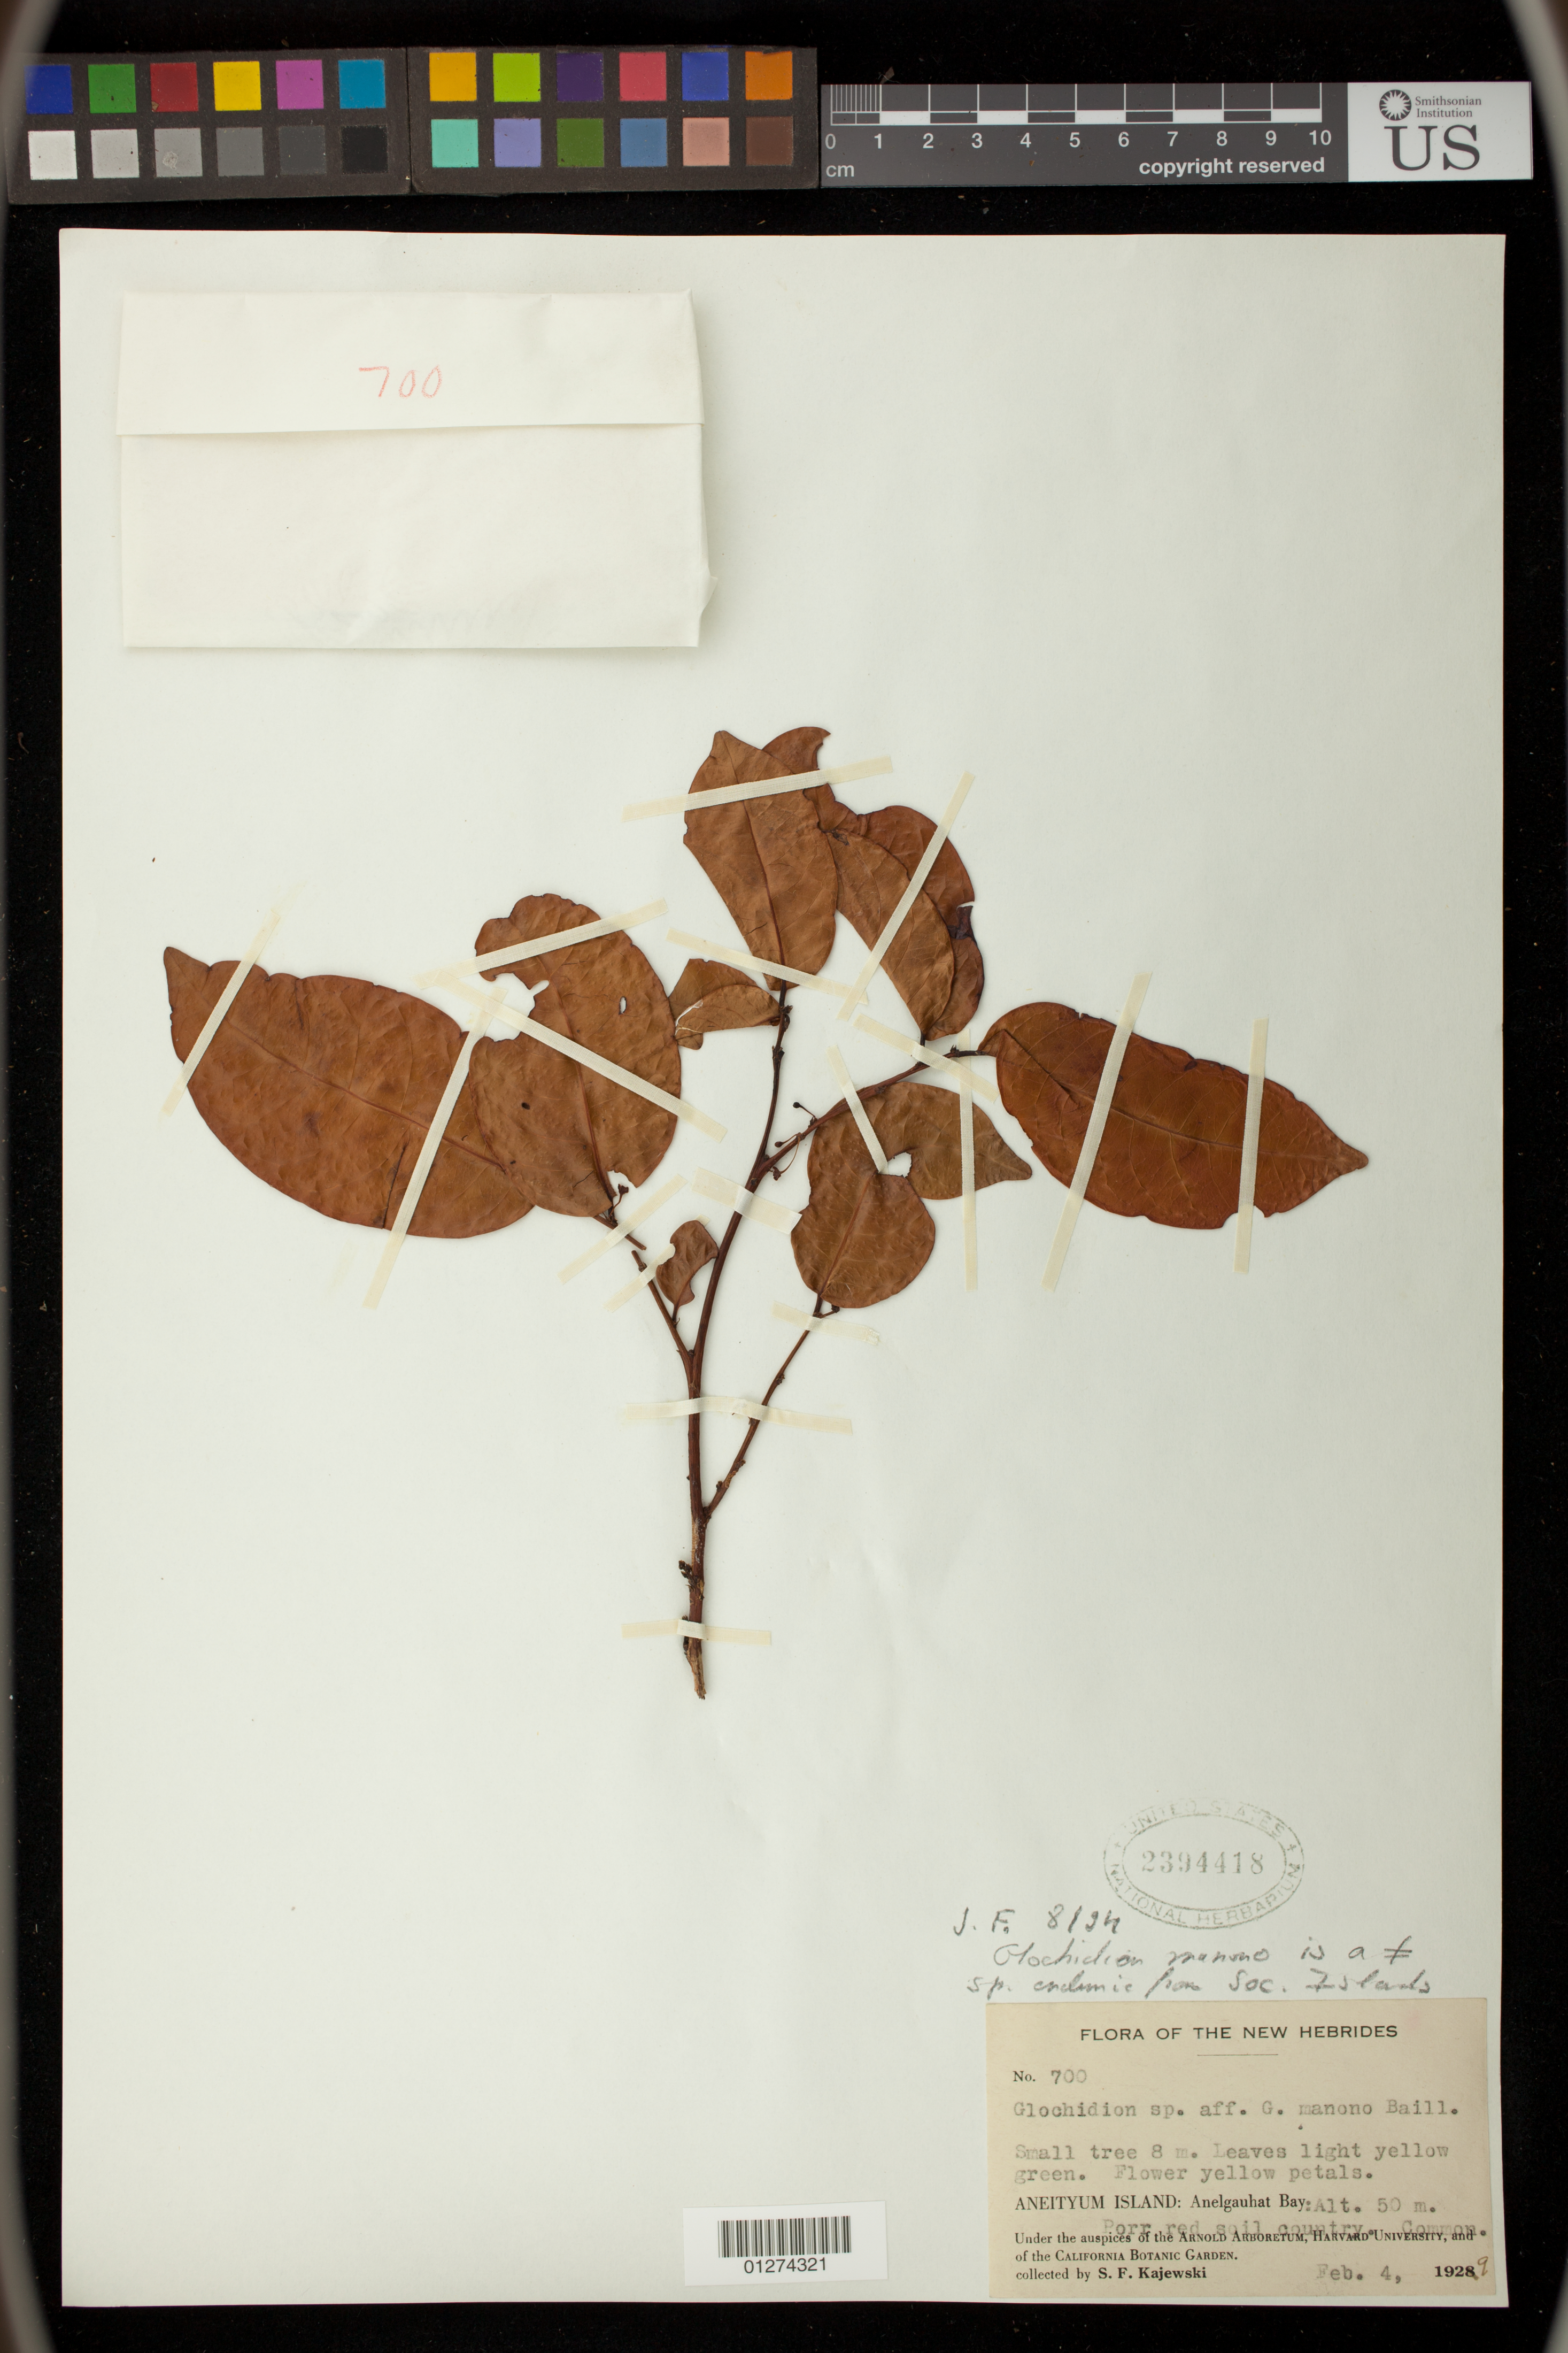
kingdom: Plantae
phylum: Tracheophyta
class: Magnoliopsida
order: Malpighiales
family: Phyllanthaceae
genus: Glochidion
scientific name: Glochidion sp.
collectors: S. Kajewski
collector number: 700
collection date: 1929-02-04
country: Vanuatu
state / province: Tafea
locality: Aneityum Island: Anelgauhat Bay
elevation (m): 50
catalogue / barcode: US 2394418